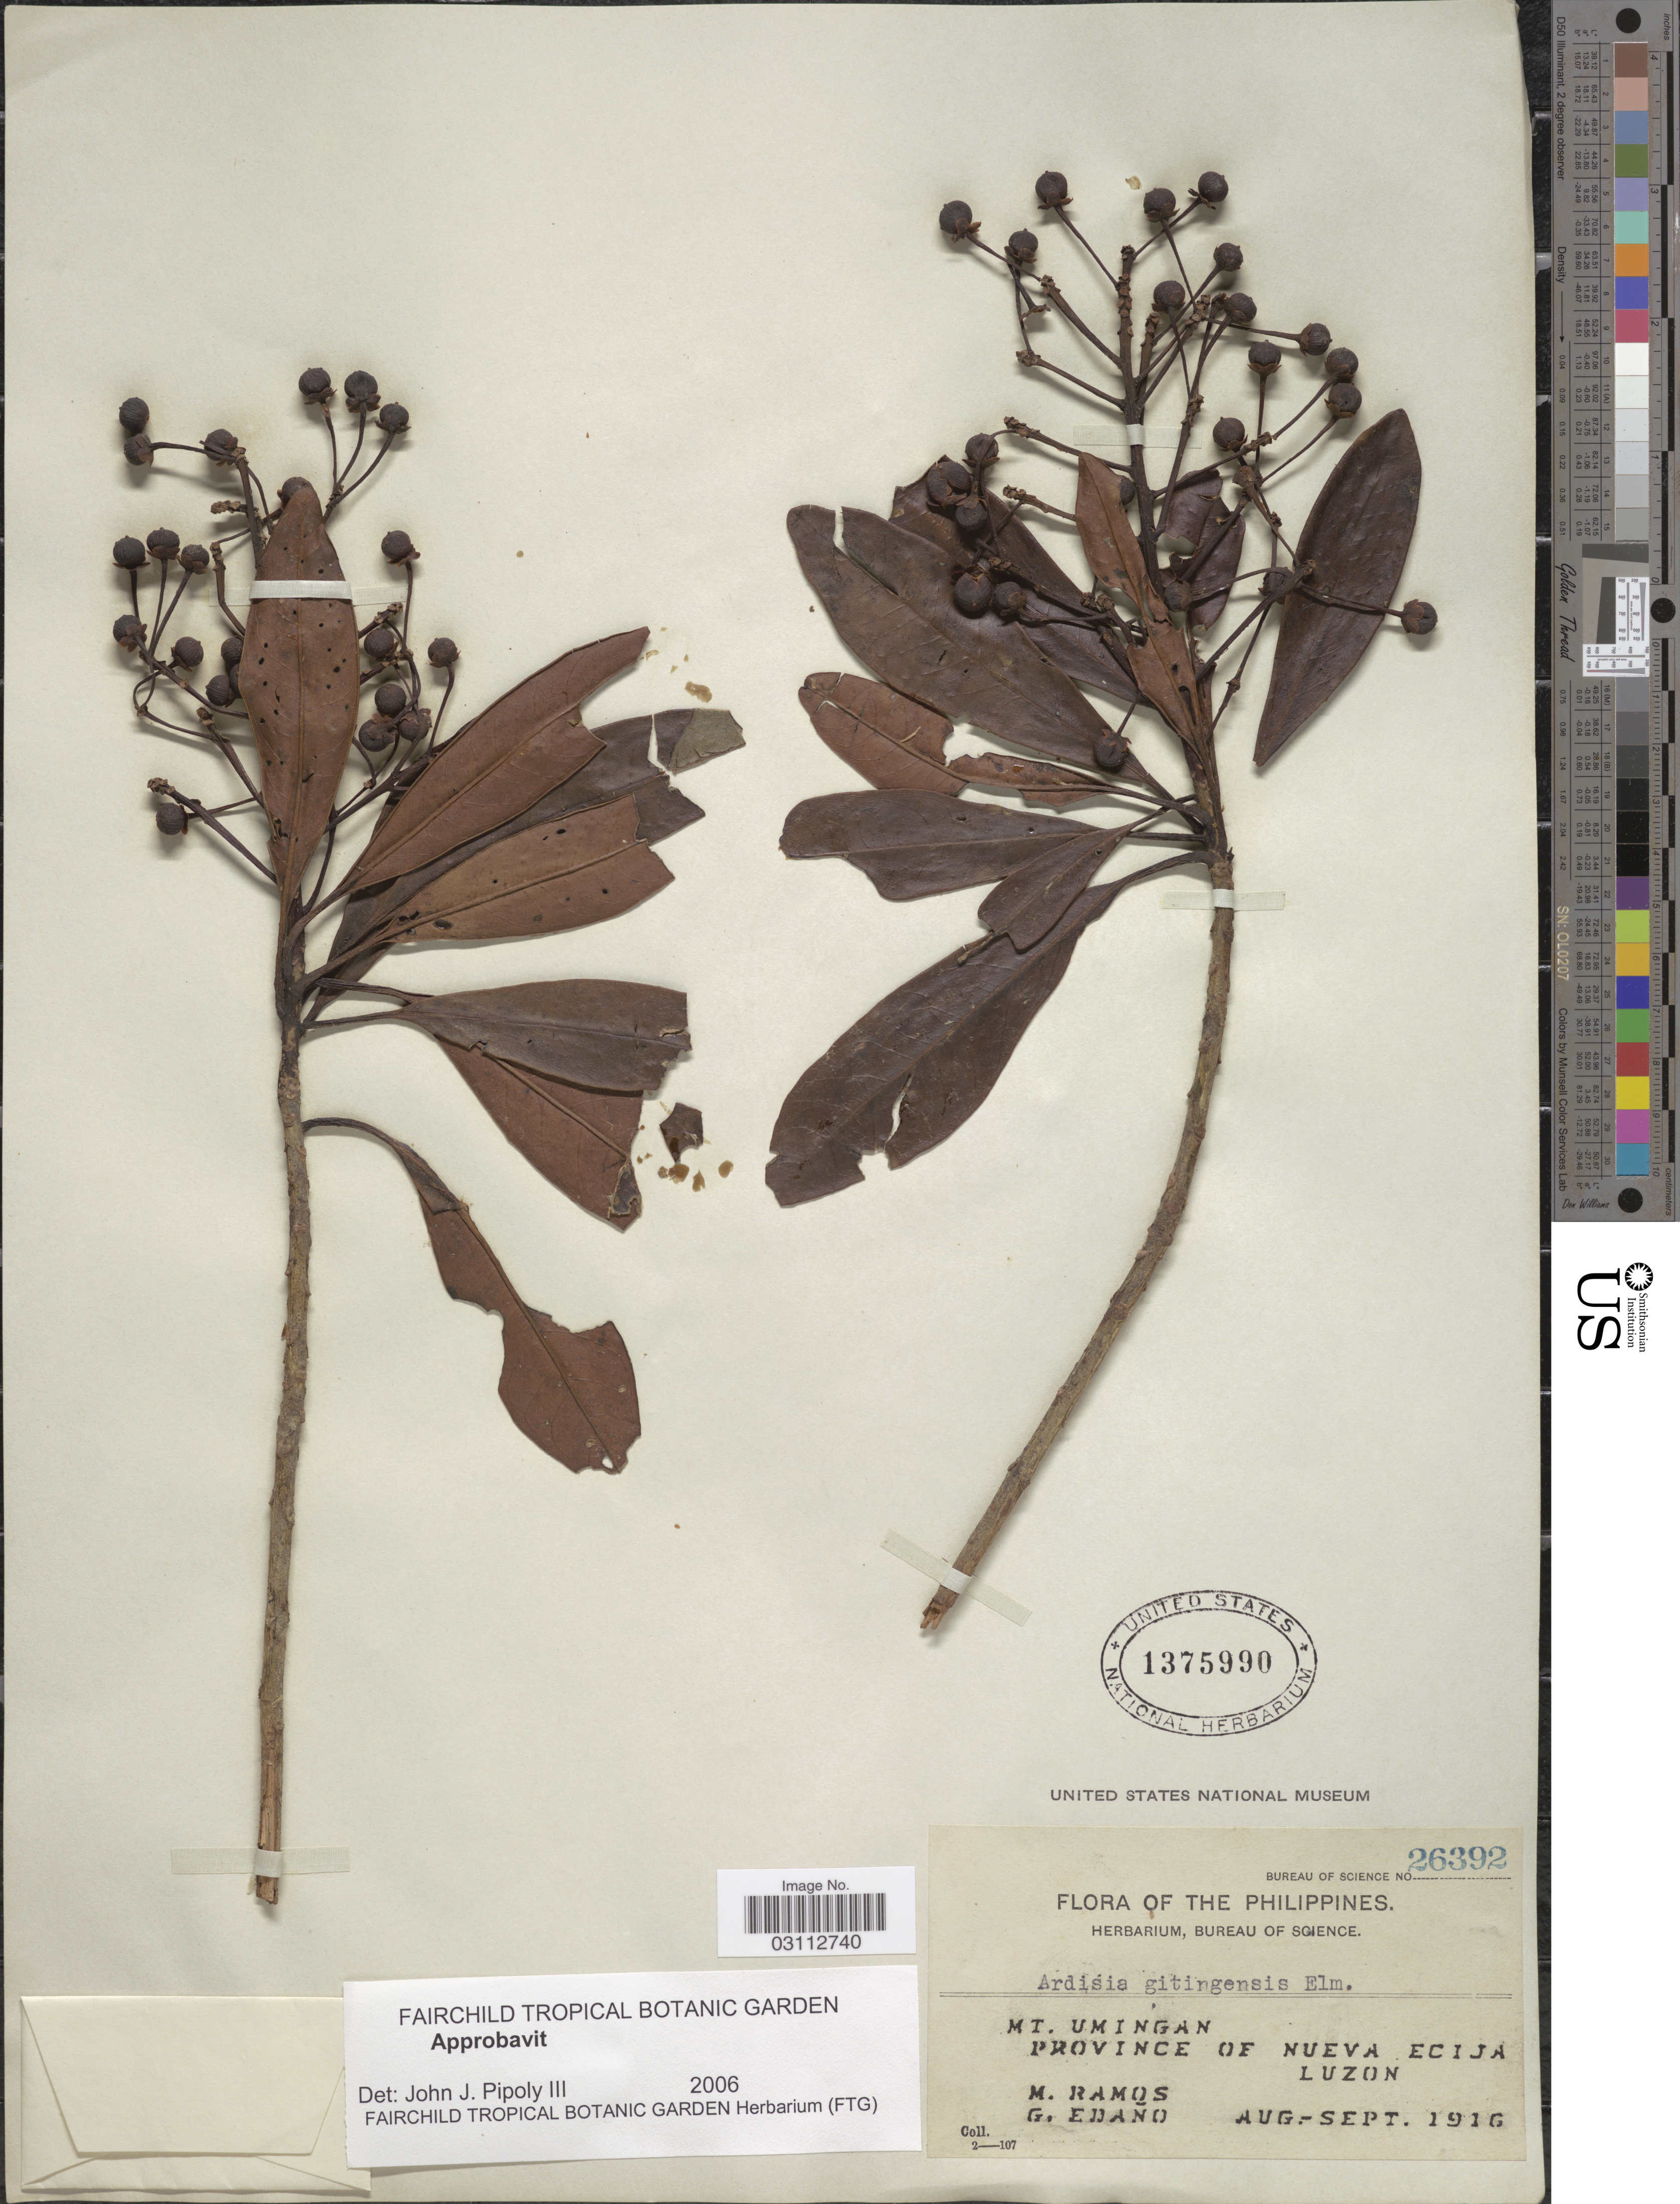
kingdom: Plantae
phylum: Tracheophyta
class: Magnoliopsida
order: Ericales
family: Primulaceae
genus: Ardisia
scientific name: Ardisia gitingensis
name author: Elmer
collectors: M. Ramos & G. Edaño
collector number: Bureau of science 26392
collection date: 1916-08/1916-09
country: Philippines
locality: Mt. Umingan, Province of Nueva Ecija, Luzon.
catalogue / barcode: US 1375990